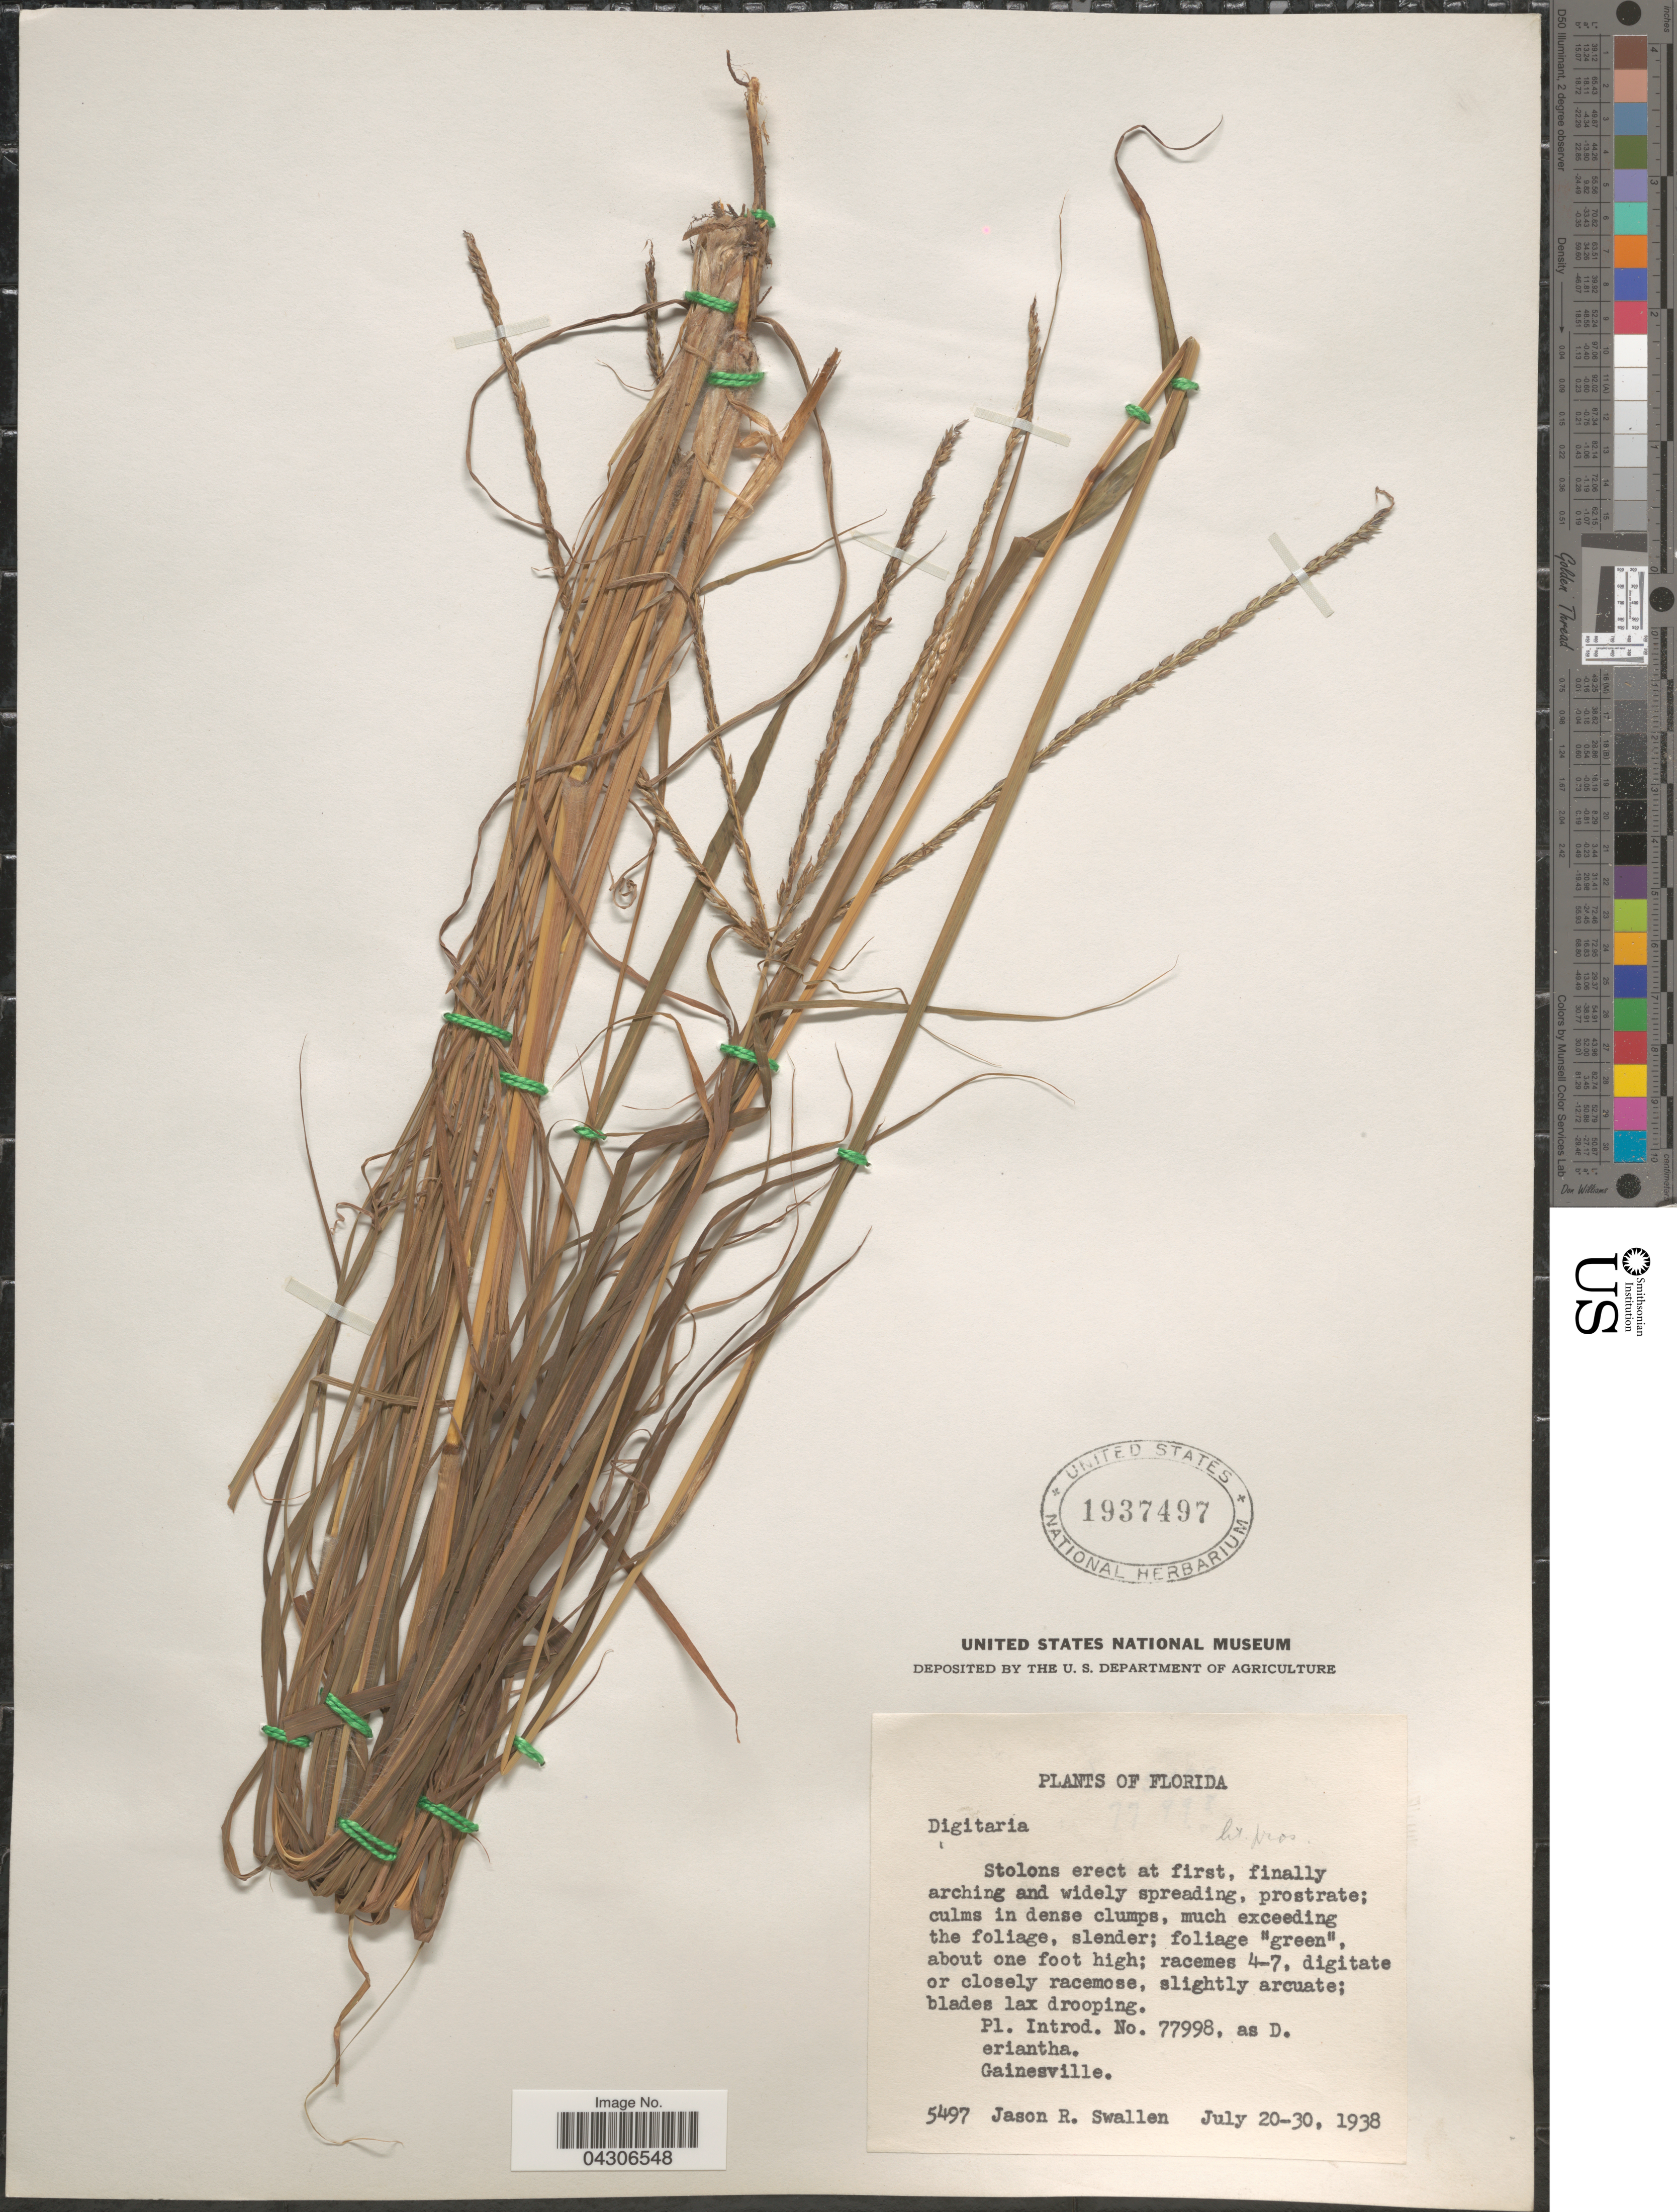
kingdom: Plantae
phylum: Tracheophyta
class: Liliopsida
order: Poales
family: Poaceae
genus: Digitaria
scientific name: Digitaria sp.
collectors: J. R. Swallen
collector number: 5497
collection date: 1938-07-20/1938-07-30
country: United States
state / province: Florida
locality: Gainesville.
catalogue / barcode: US 1937497